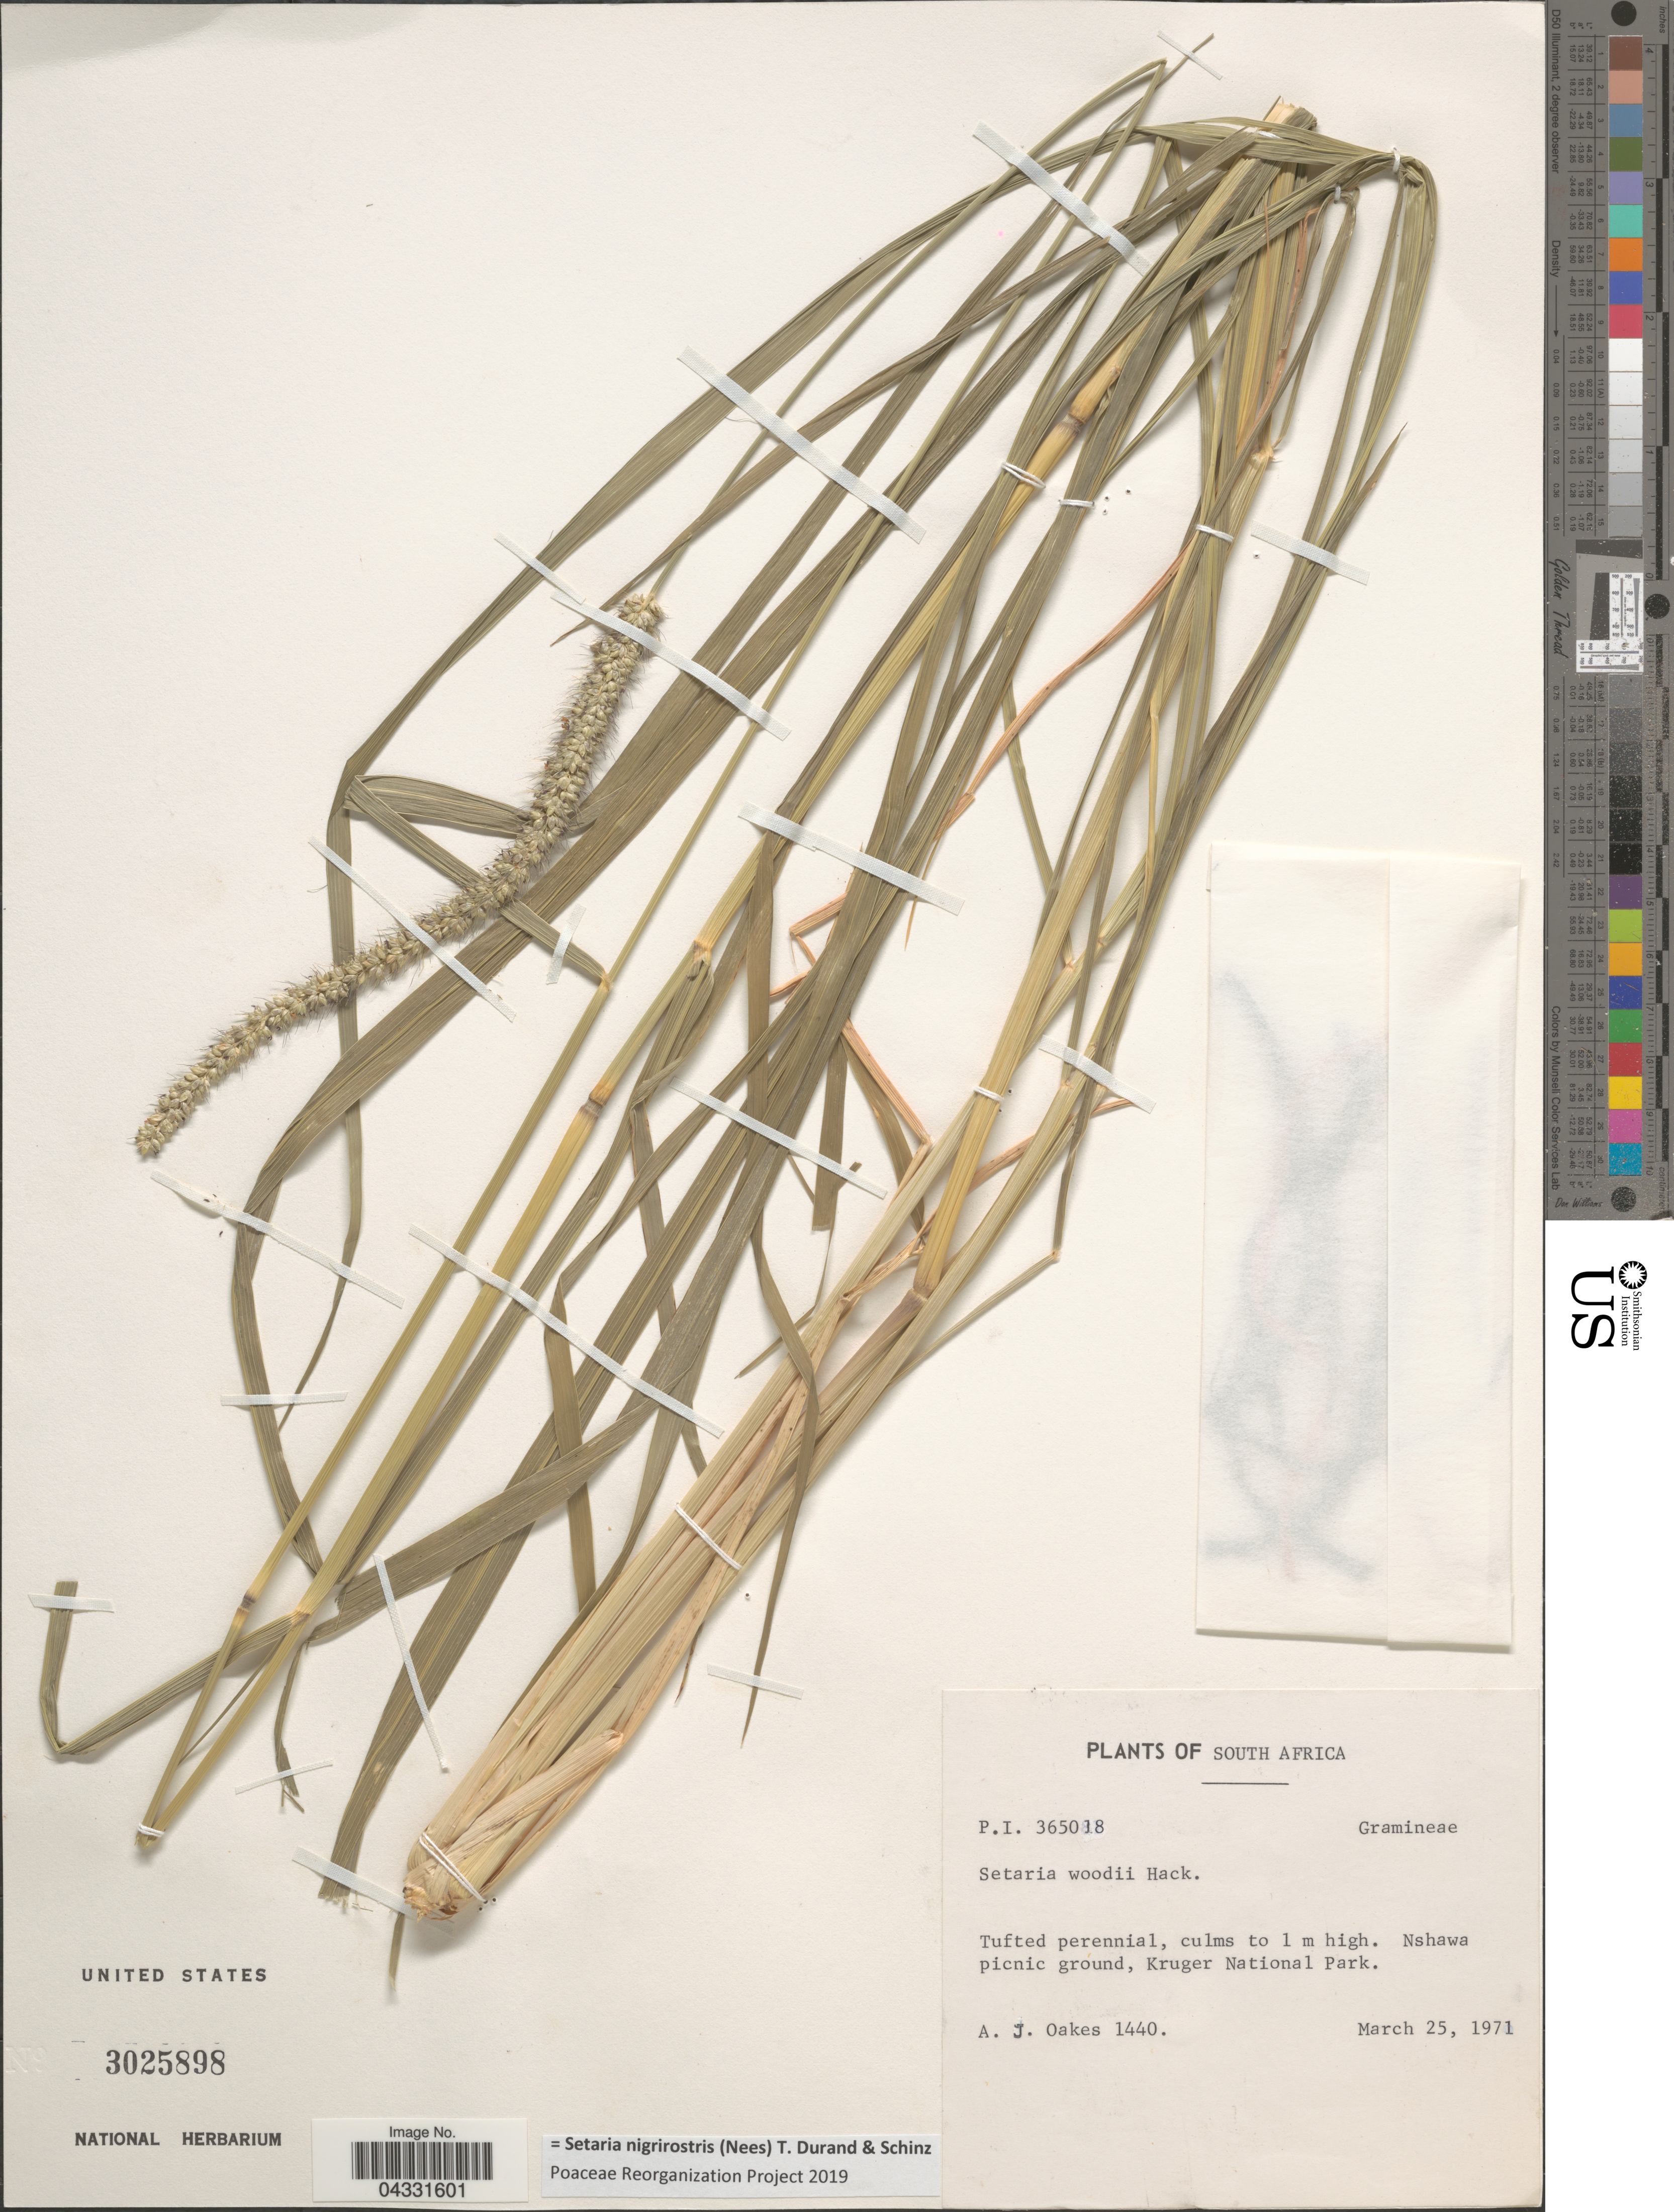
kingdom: Plantae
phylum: Tracheophyta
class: Liliopsida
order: Poales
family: Poaceae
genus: Setaria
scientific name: Setaria nigrirostris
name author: (Nees) Durand & Schinz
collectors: A. Oakes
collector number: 1440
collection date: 1971-03-25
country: South Africa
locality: Nshawa picnic ground, Kruger National Park.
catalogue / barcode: US 3025898